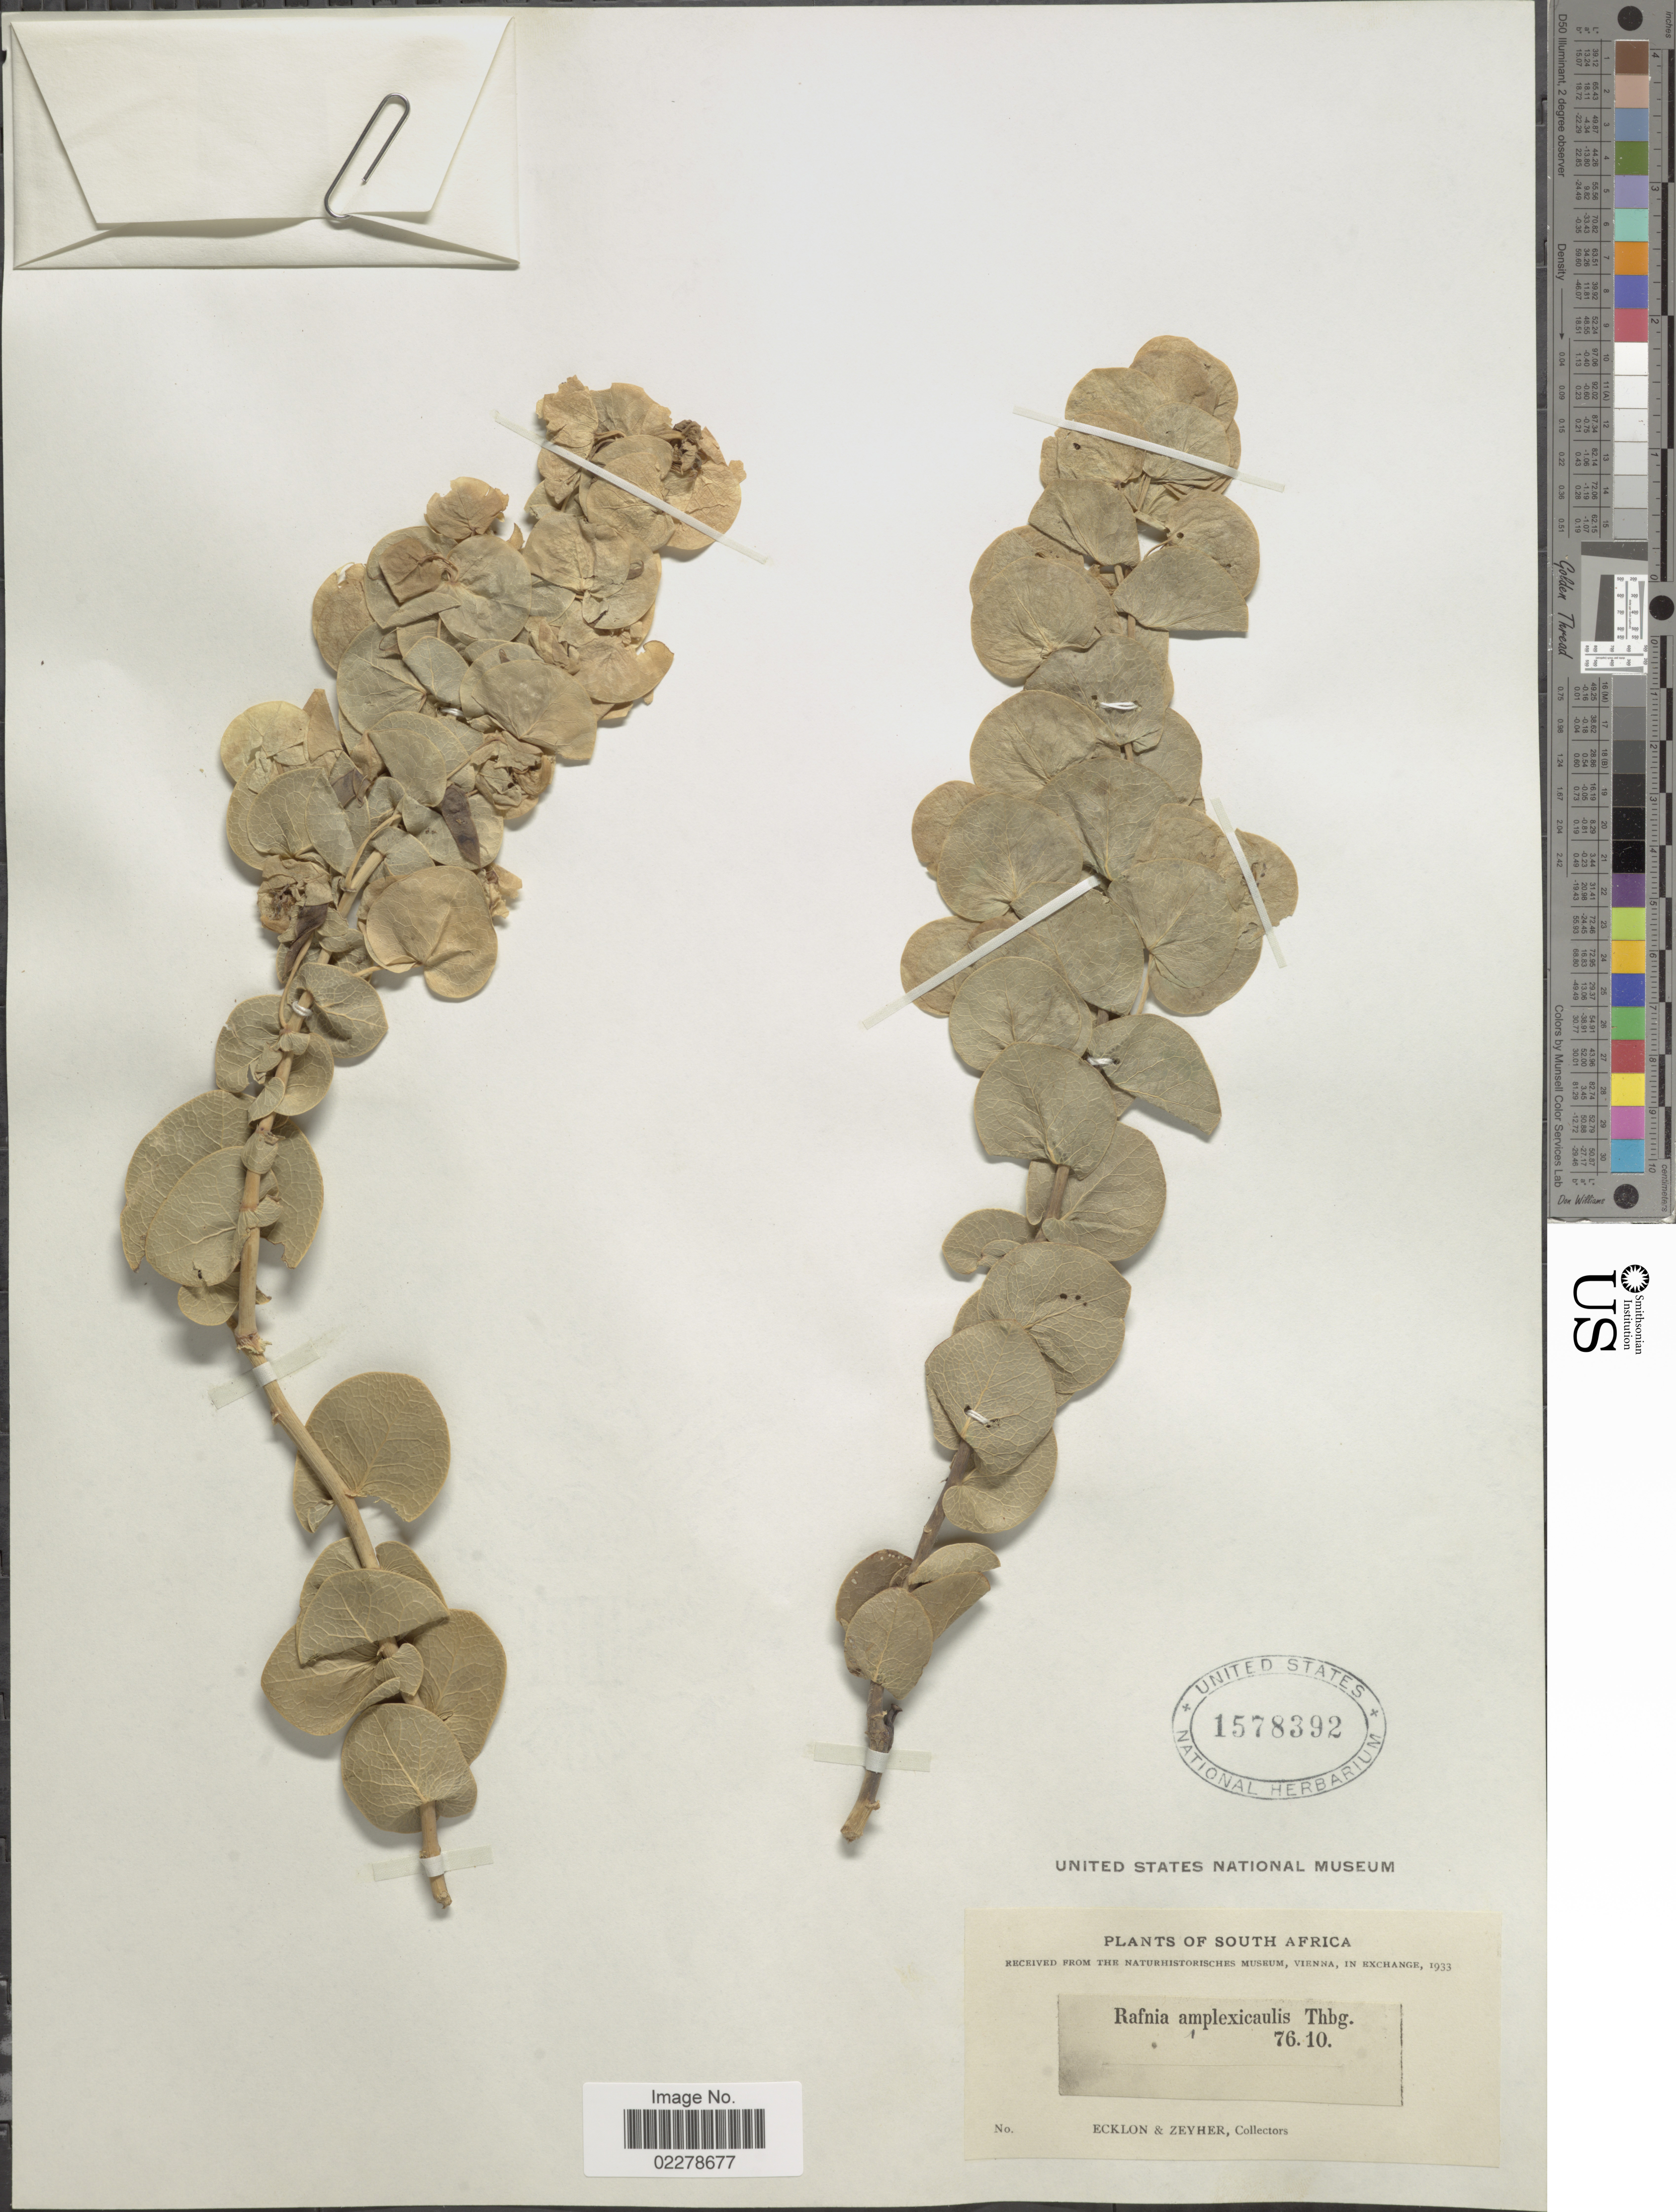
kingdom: Plantae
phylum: Tracheophyta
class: Magnoliopsida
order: Fabales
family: Fabaceae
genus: Rafnia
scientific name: Rafnia amplexicaulis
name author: Thunb.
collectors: -. Ecklon & -. Zeyher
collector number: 7610?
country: South Africa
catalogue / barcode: US 1578392